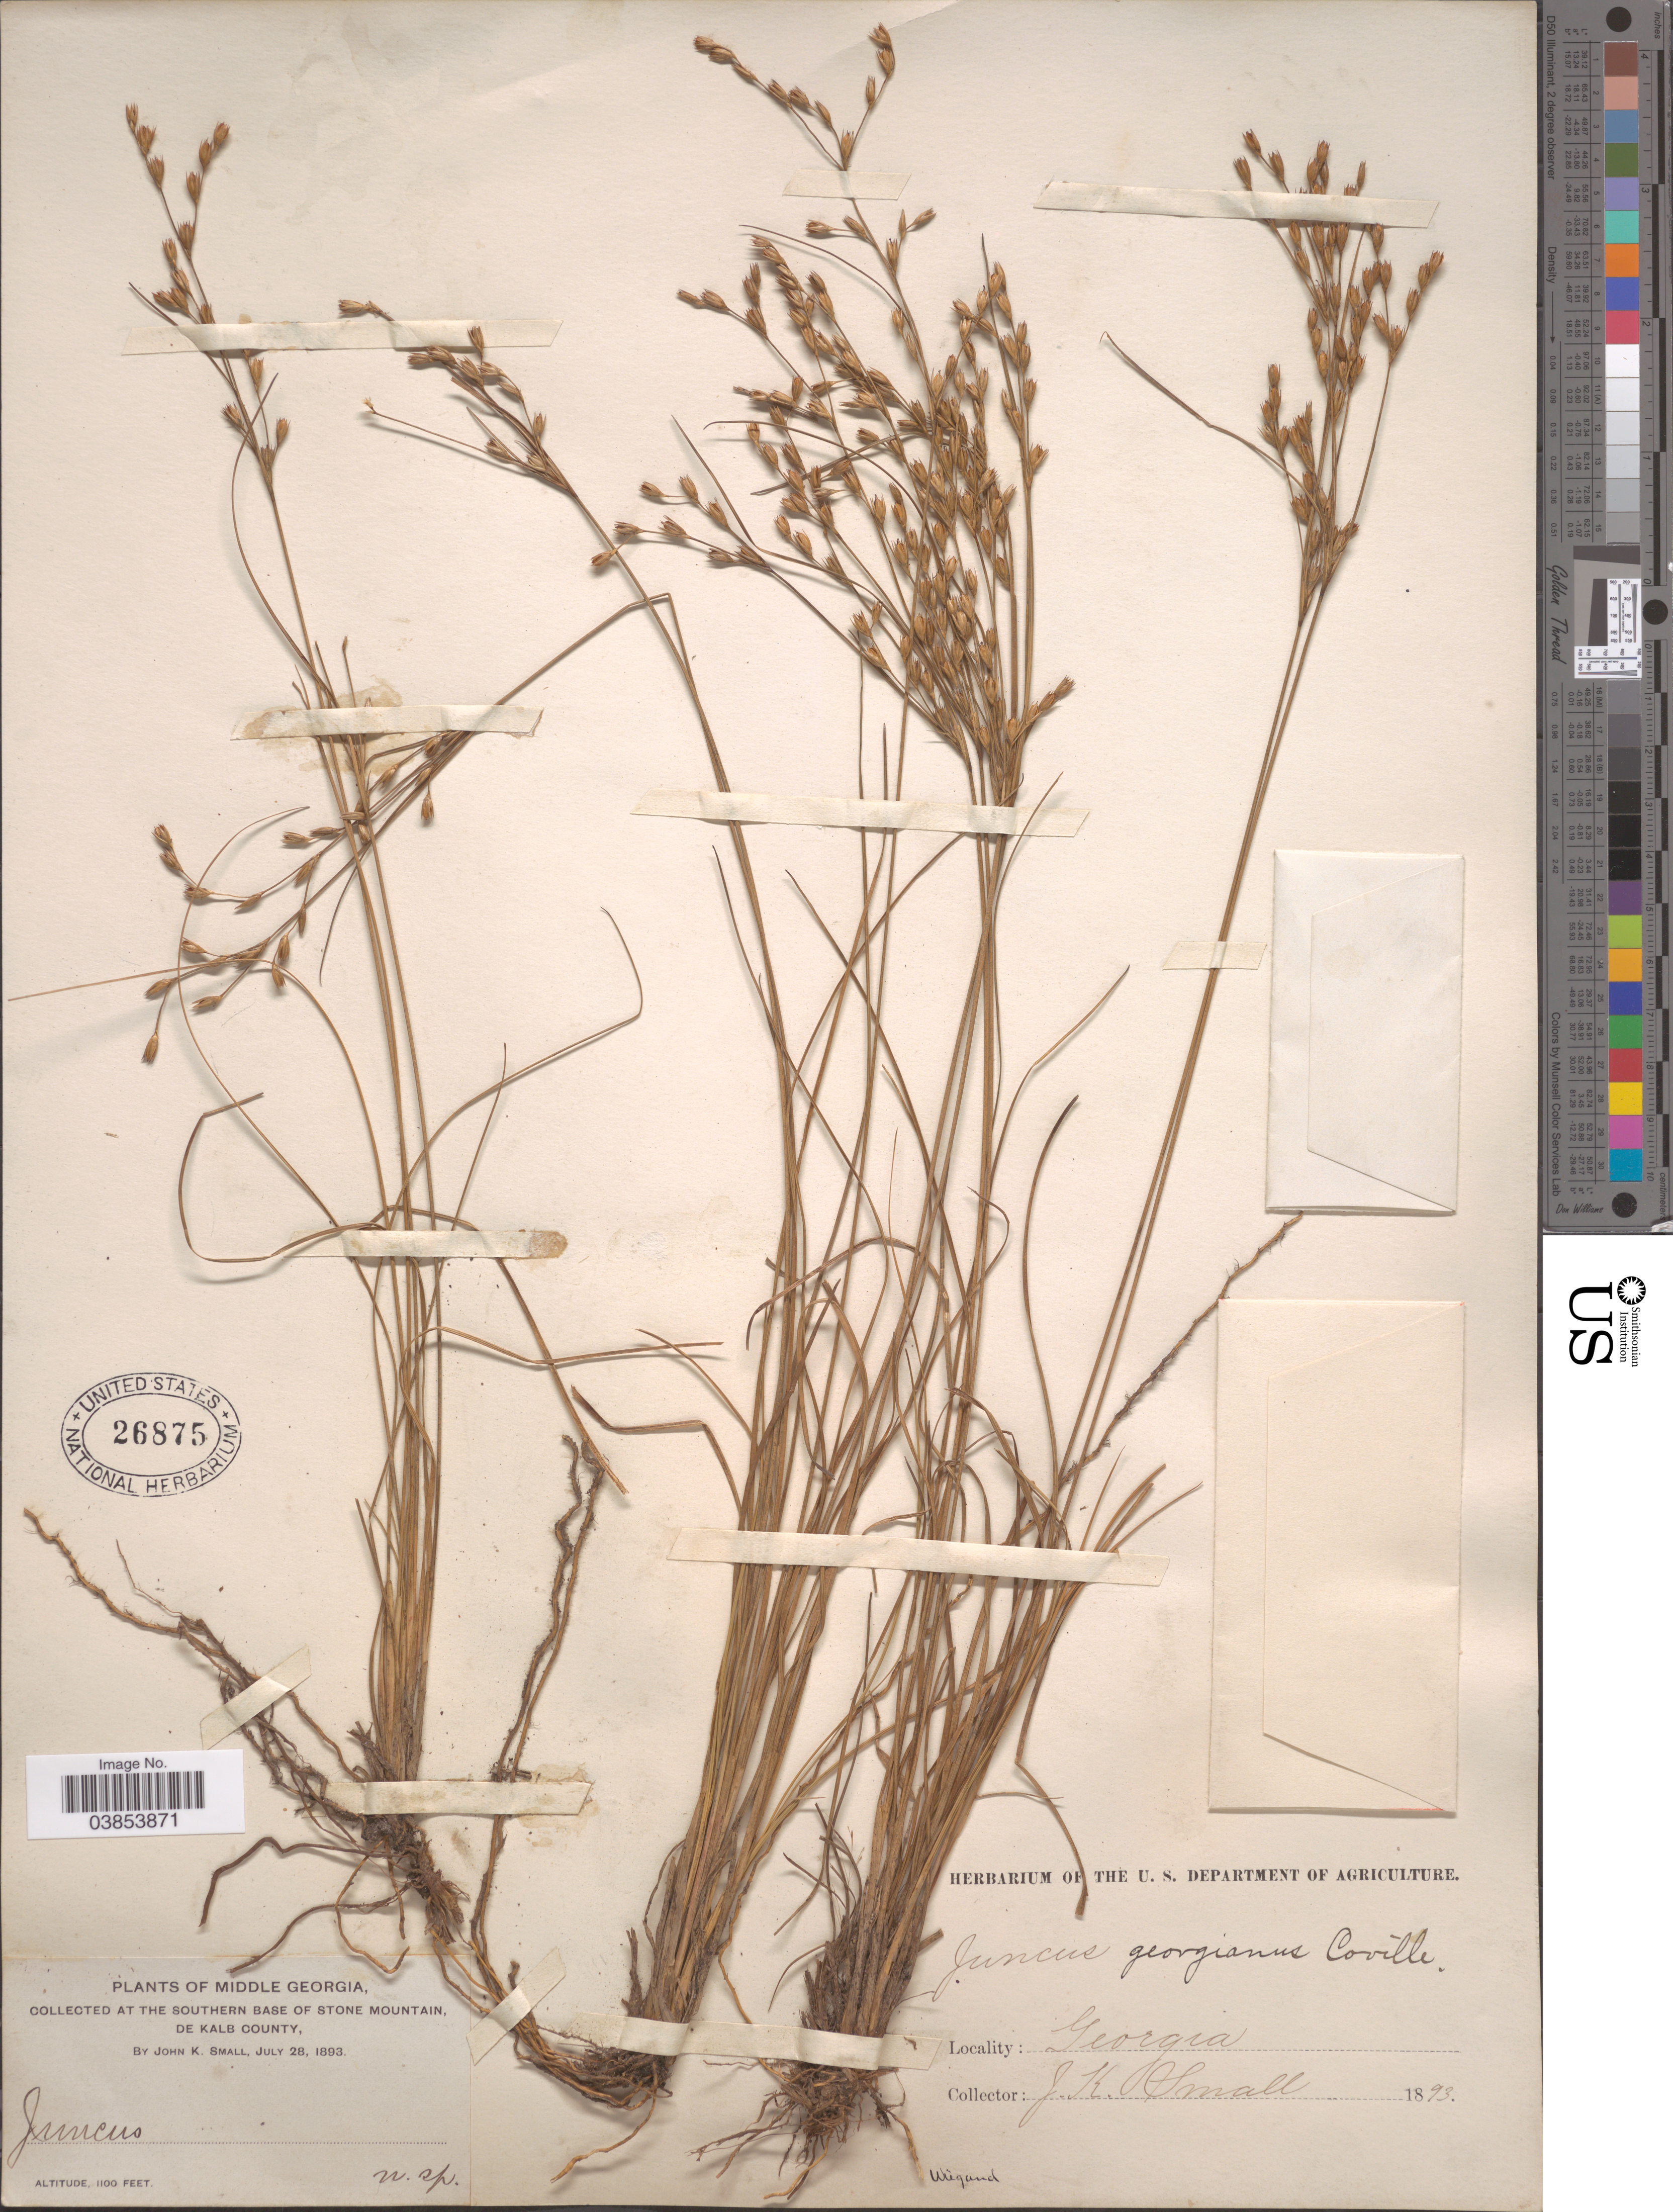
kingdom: Plantae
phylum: Tracheophyta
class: Liliopsida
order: Poales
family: Juncaceae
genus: Juncus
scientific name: Juncus georgianus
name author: Coville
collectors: J. K. Small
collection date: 1893-07-28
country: United States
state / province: Georgia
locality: Middle Georgia. At the Southern Base of Stone Mountain, De Kalb County.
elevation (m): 335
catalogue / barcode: US 26875